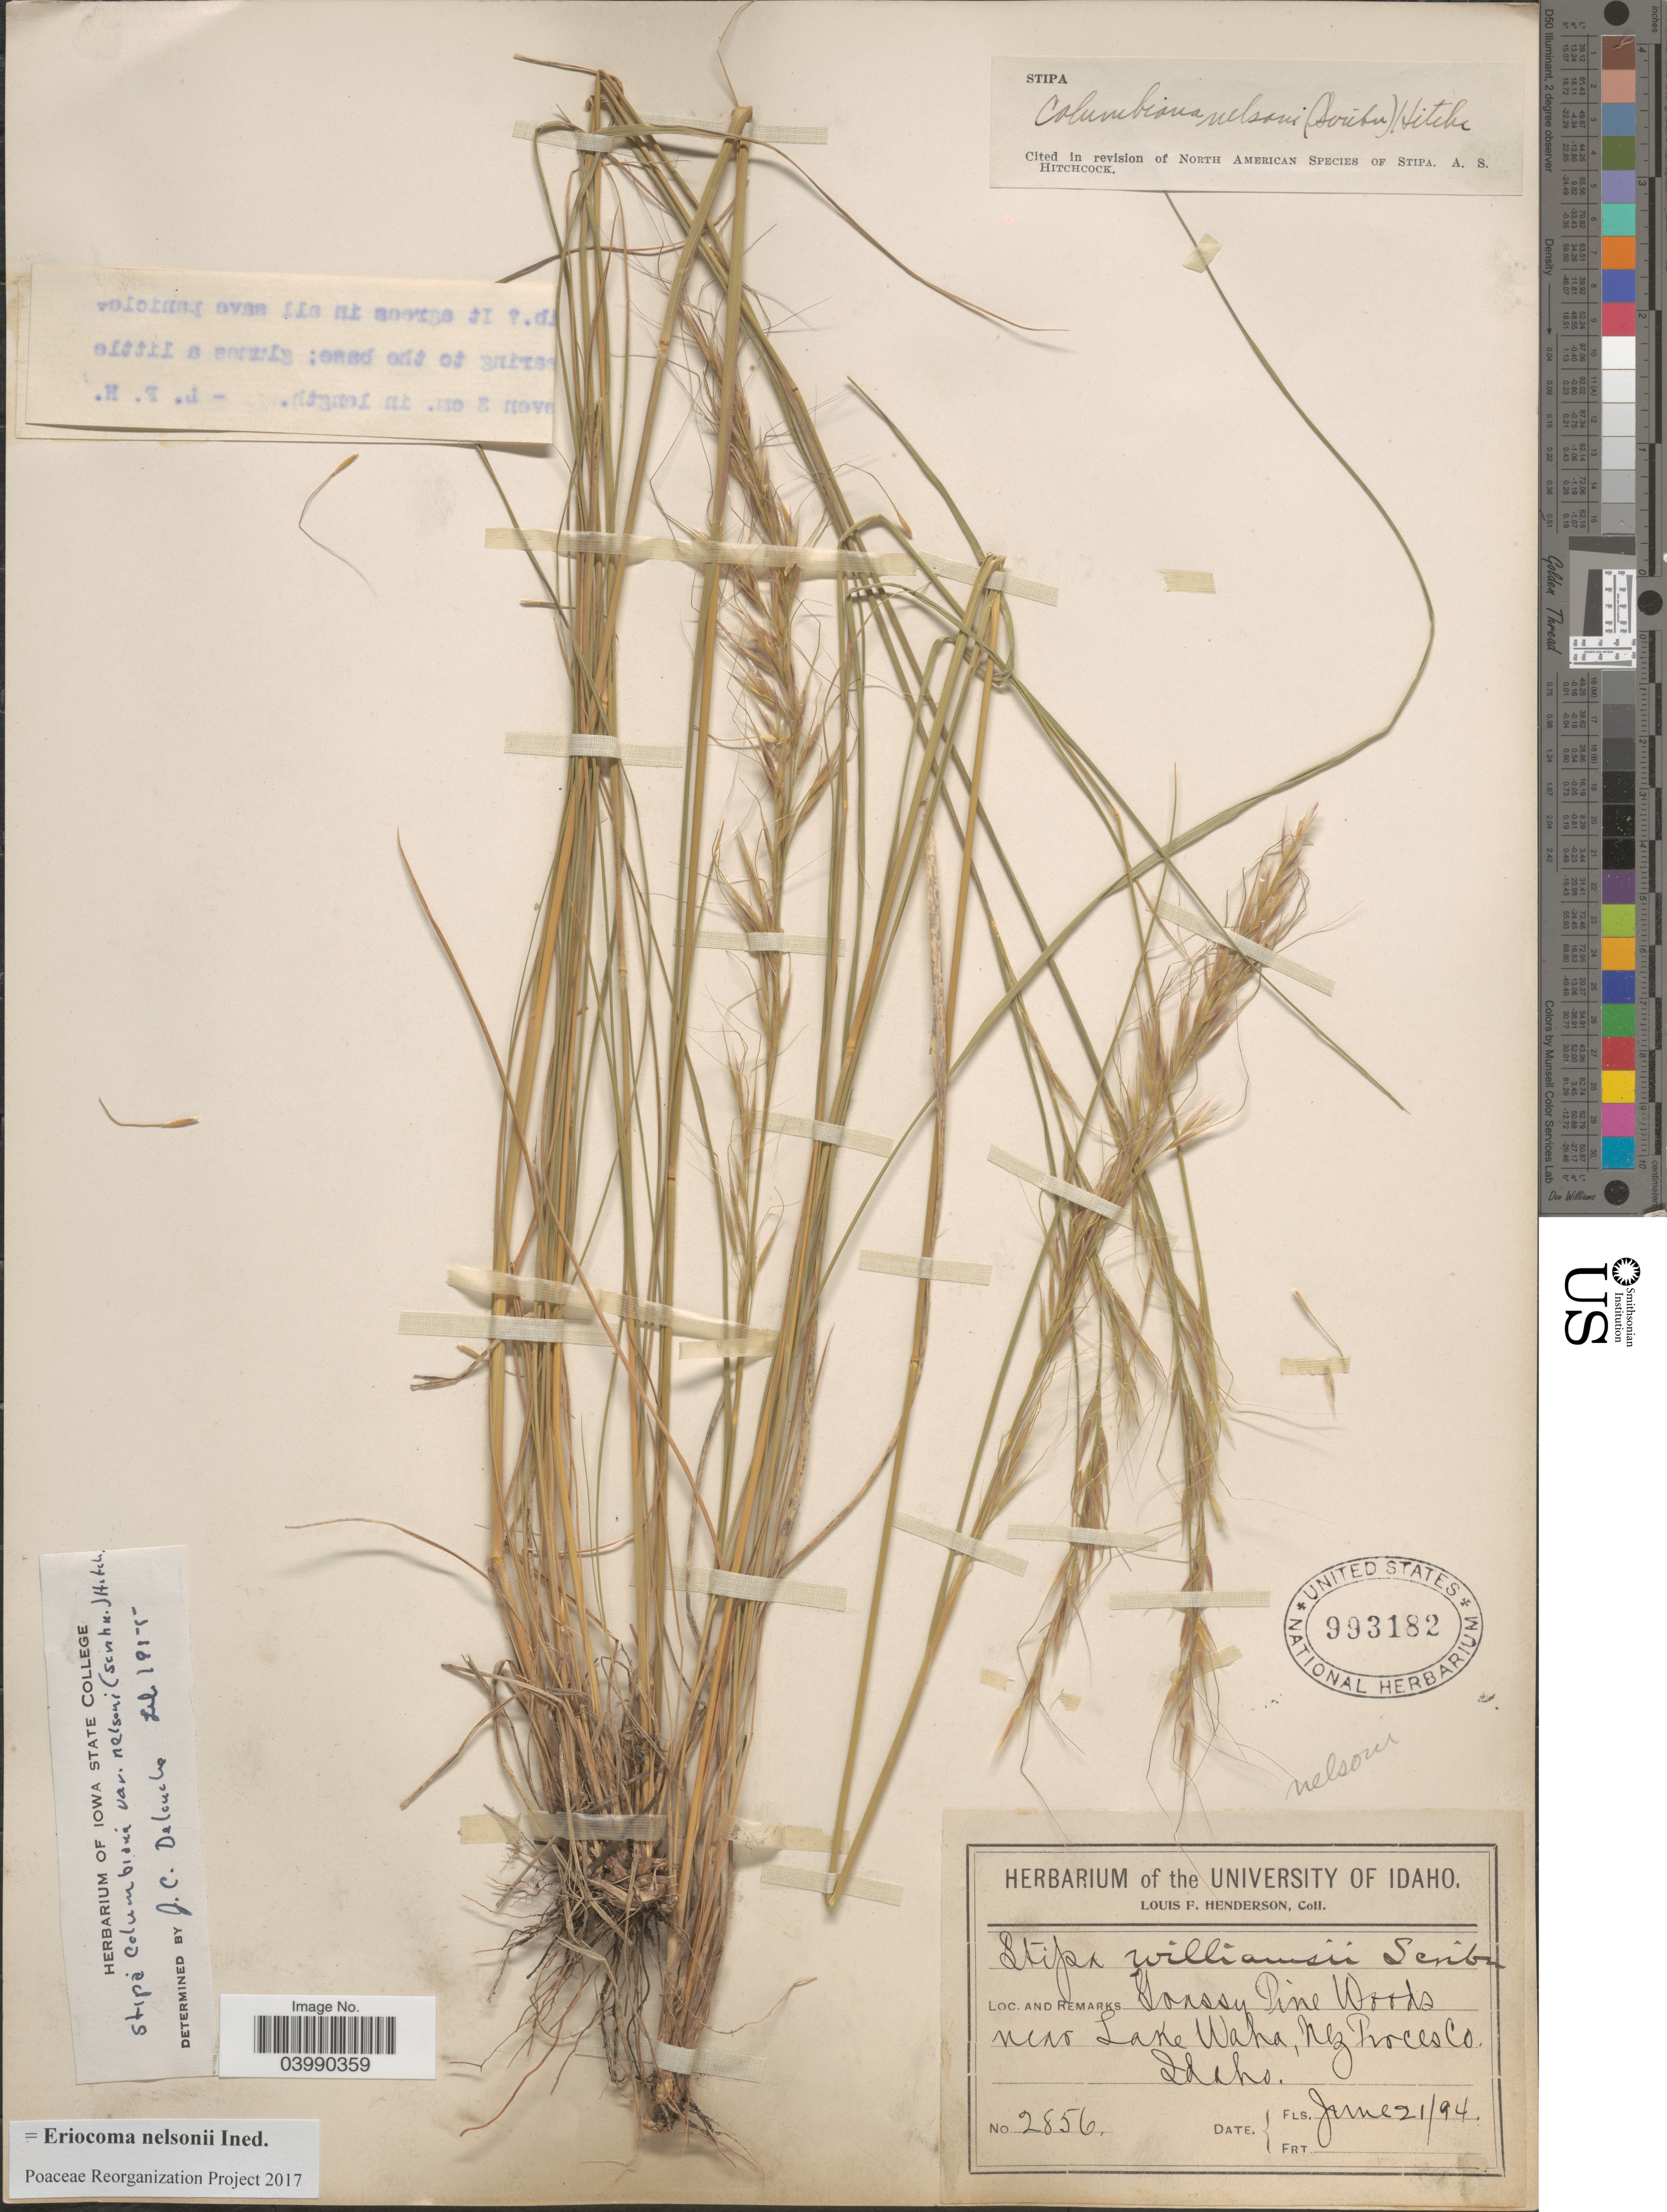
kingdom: Plantae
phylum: Tracheophyta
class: Liliopsida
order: Poales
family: Poaceae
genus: Eriocoma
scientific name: Eriocoma nelsonii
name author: (Scribn.) Romasch.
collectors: L. Henderson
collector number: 2856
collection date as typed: Transcribed d/m/y: 21/6/94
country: United States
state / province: Idaho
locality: Grassy Pine Woods near Lake Waha, Nez Perces Co.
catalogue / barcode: US 993182